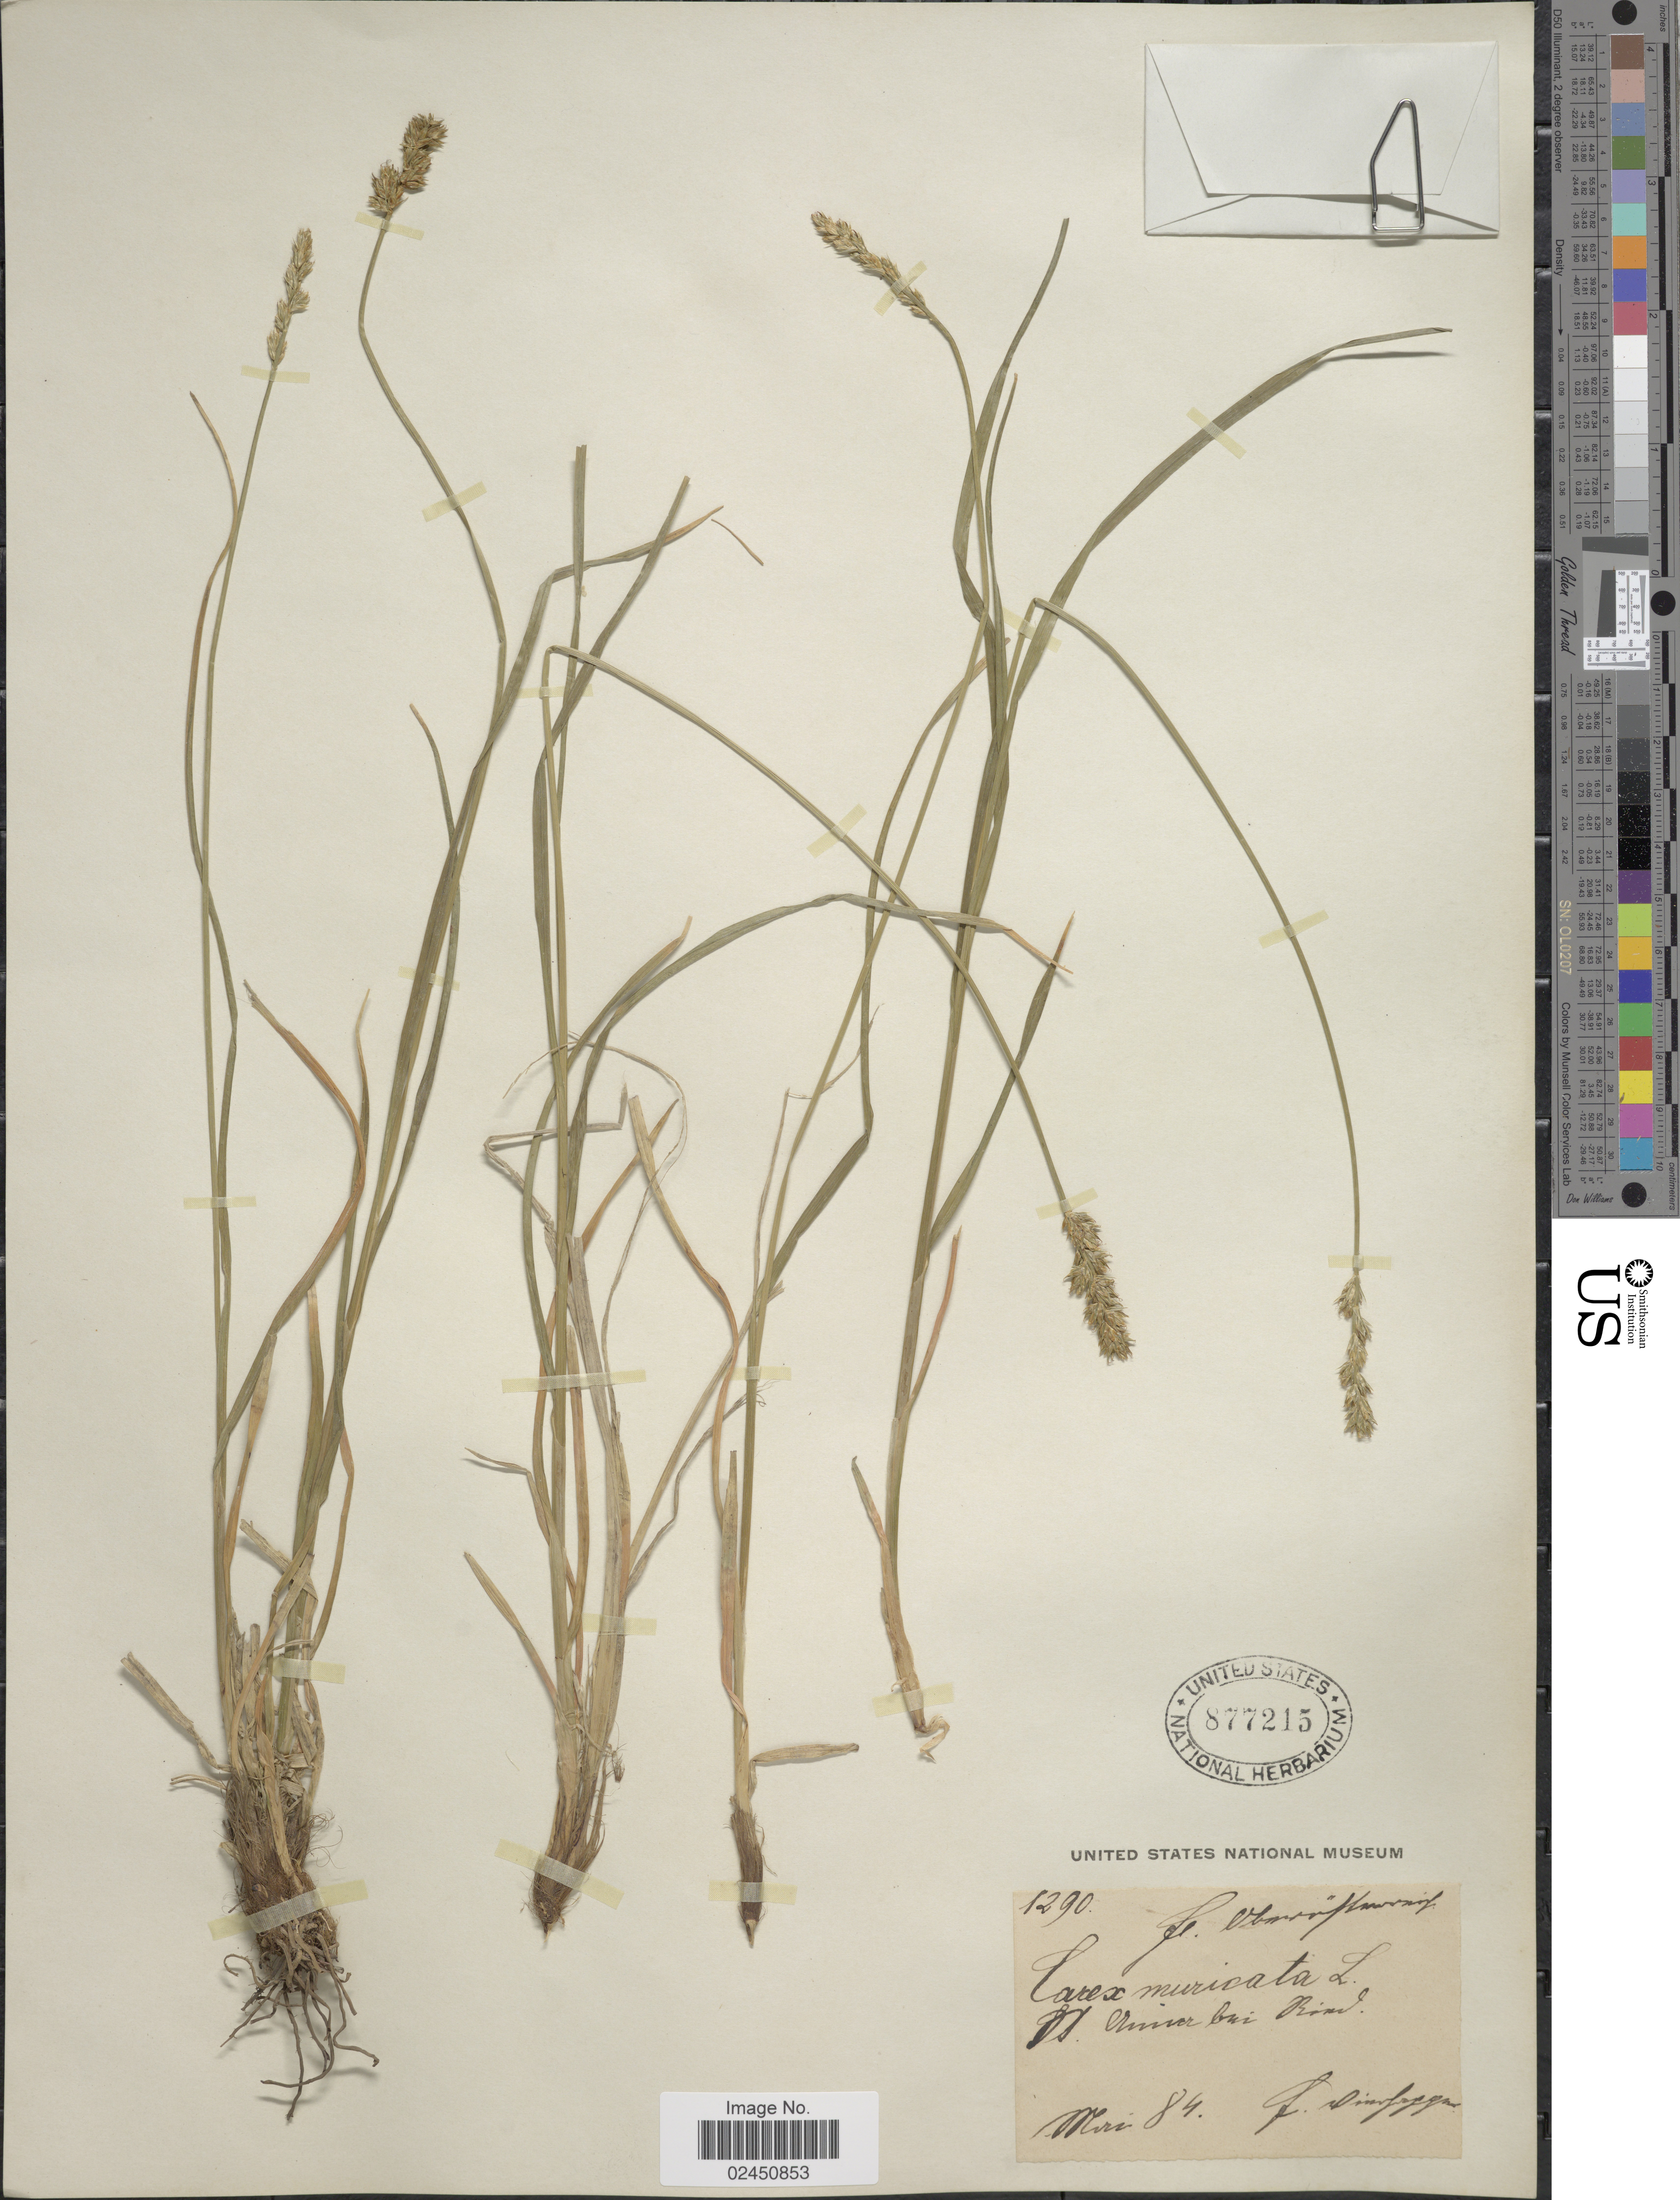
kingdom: Plantae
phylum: Tracheophyta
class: Liliopsida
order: Poales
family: Cyperaceae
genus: Carex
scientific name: Carex muricata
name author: L.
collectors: F. Vierhapper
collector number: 1290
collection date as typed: Transcribed d/m/y: /5/84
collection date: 1884-05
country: Austria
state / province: Oberosterreich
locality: Fl. Oberösterreich, St. Anna bei Ried.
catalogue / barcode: US 877215